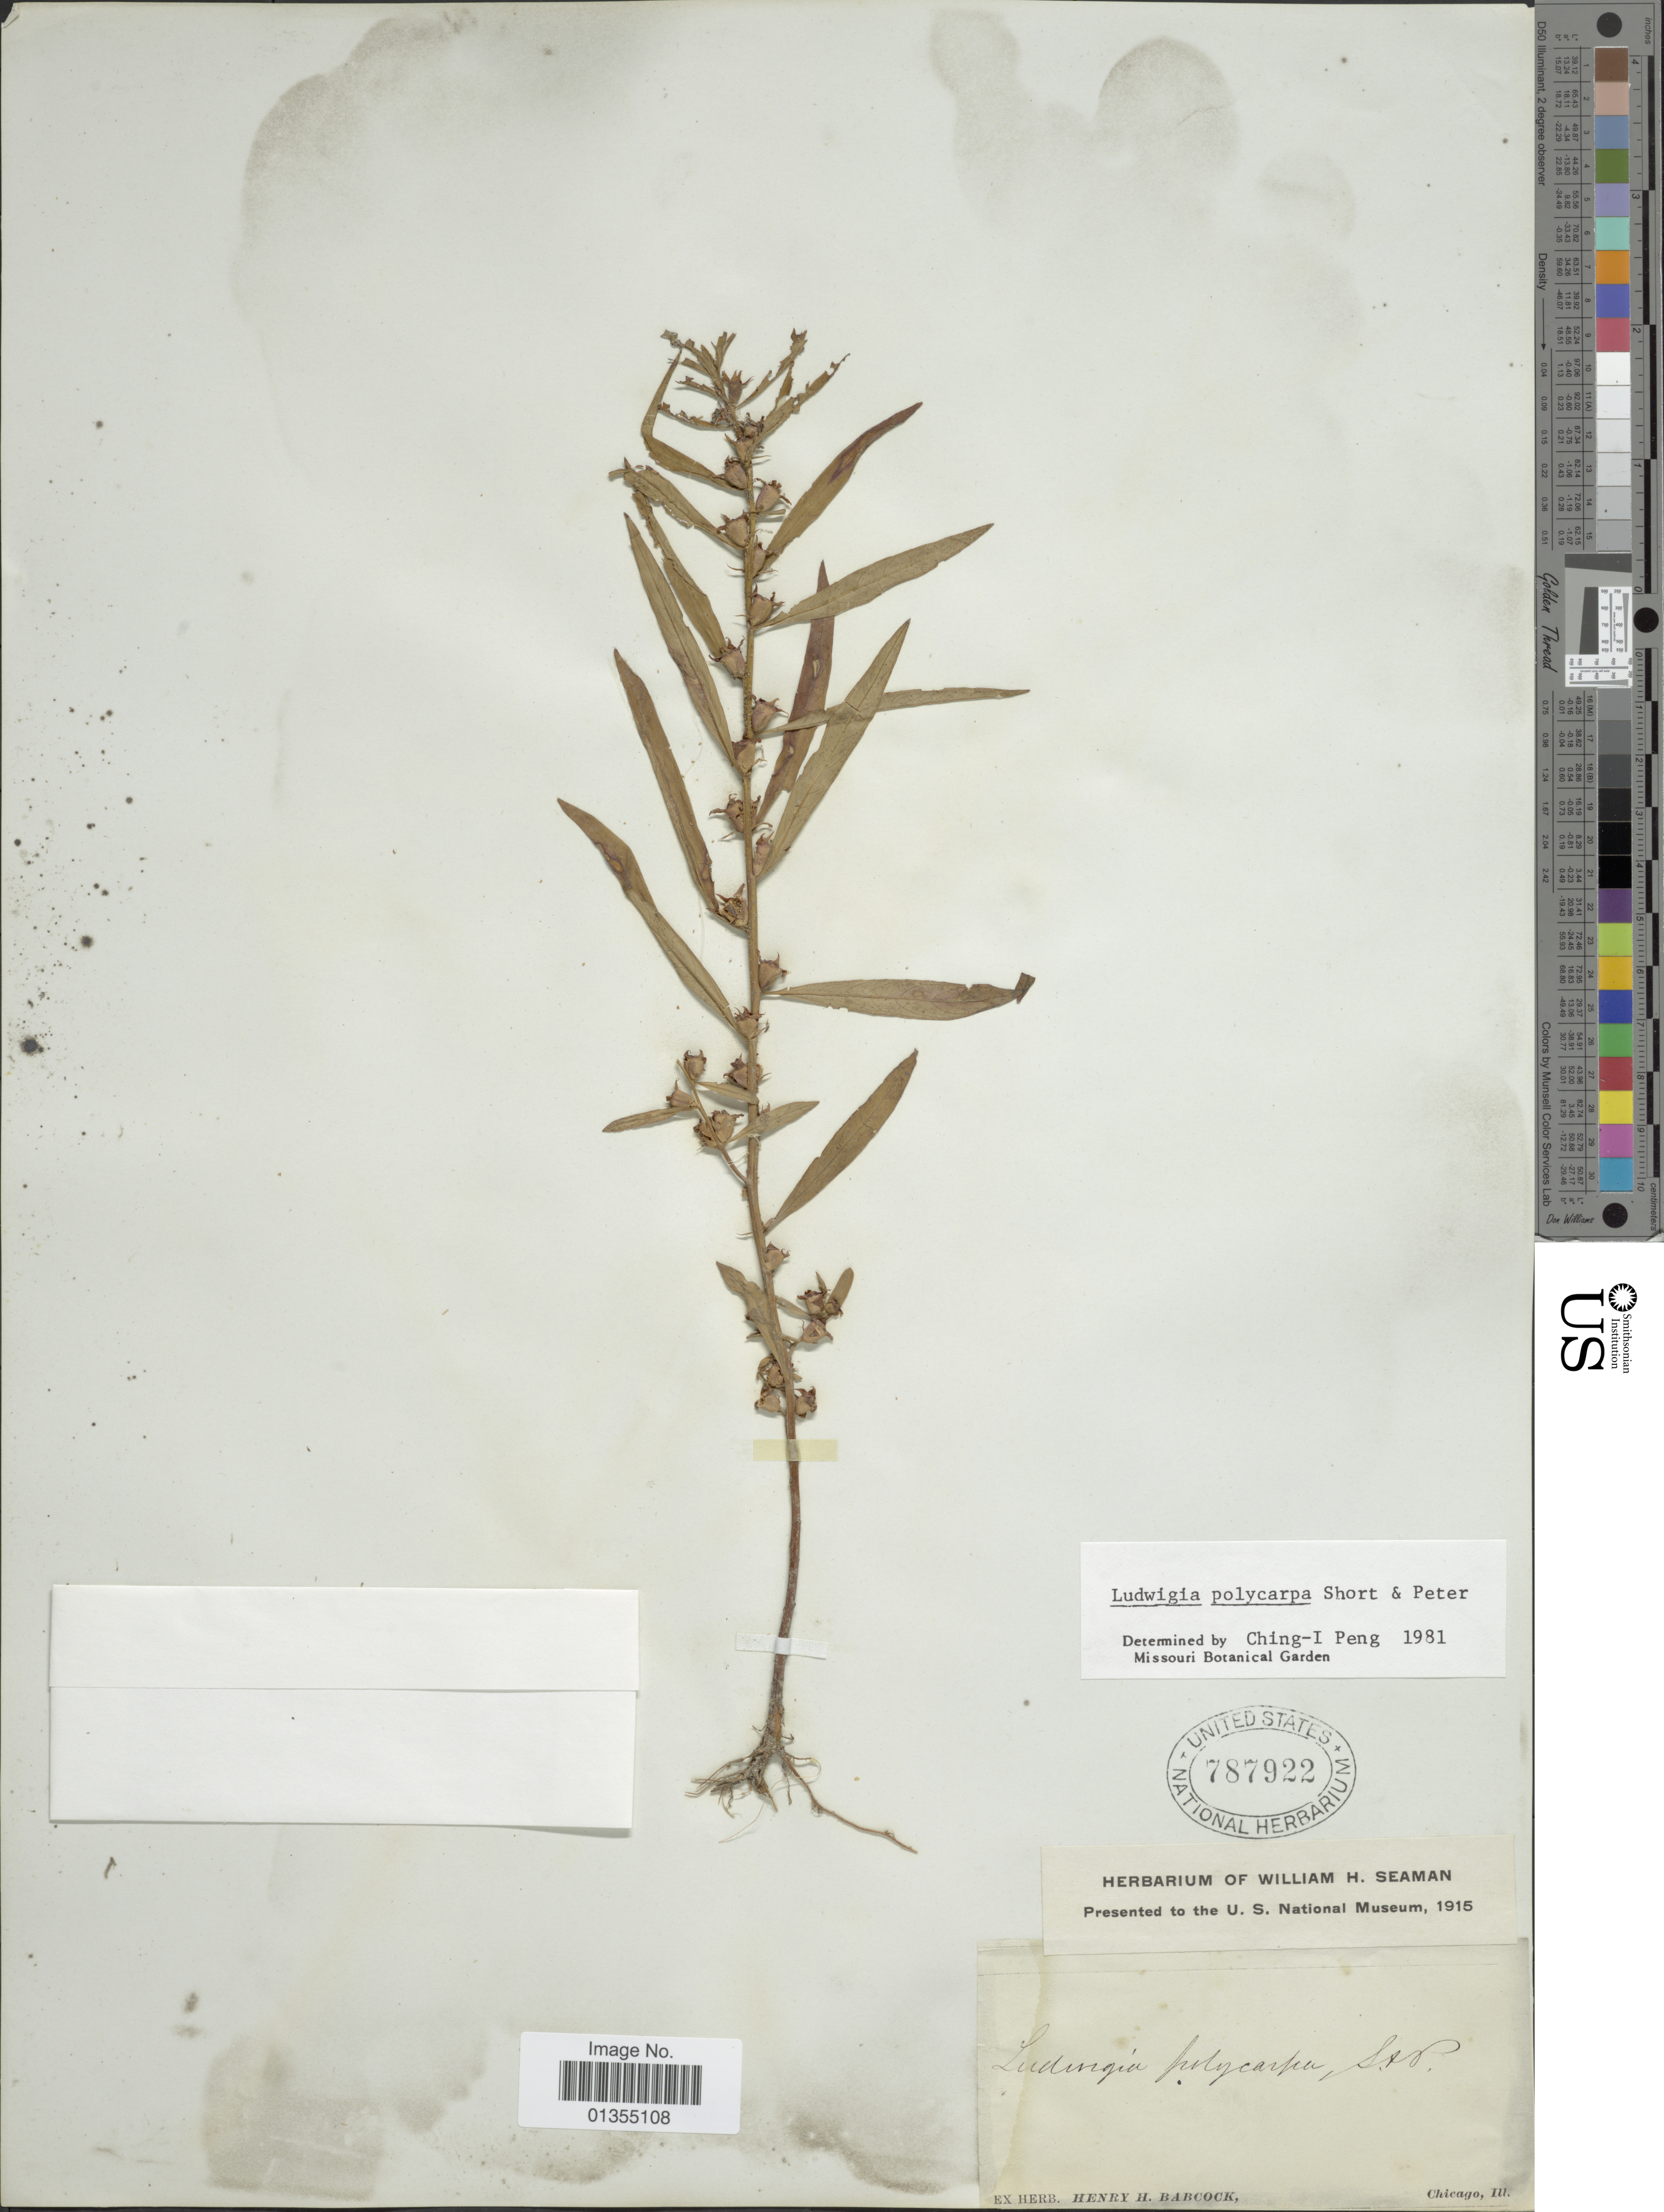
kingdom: Plantae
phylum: Tracheophyta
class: Magnoliopsida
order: Myrtales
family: Onagraceae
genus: Ludwigia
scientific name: Ludwigia polycarpa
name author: Short & R. Peter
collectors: H. Babcock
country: United States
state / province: Illinois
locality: Chicago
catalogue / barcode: US 787922